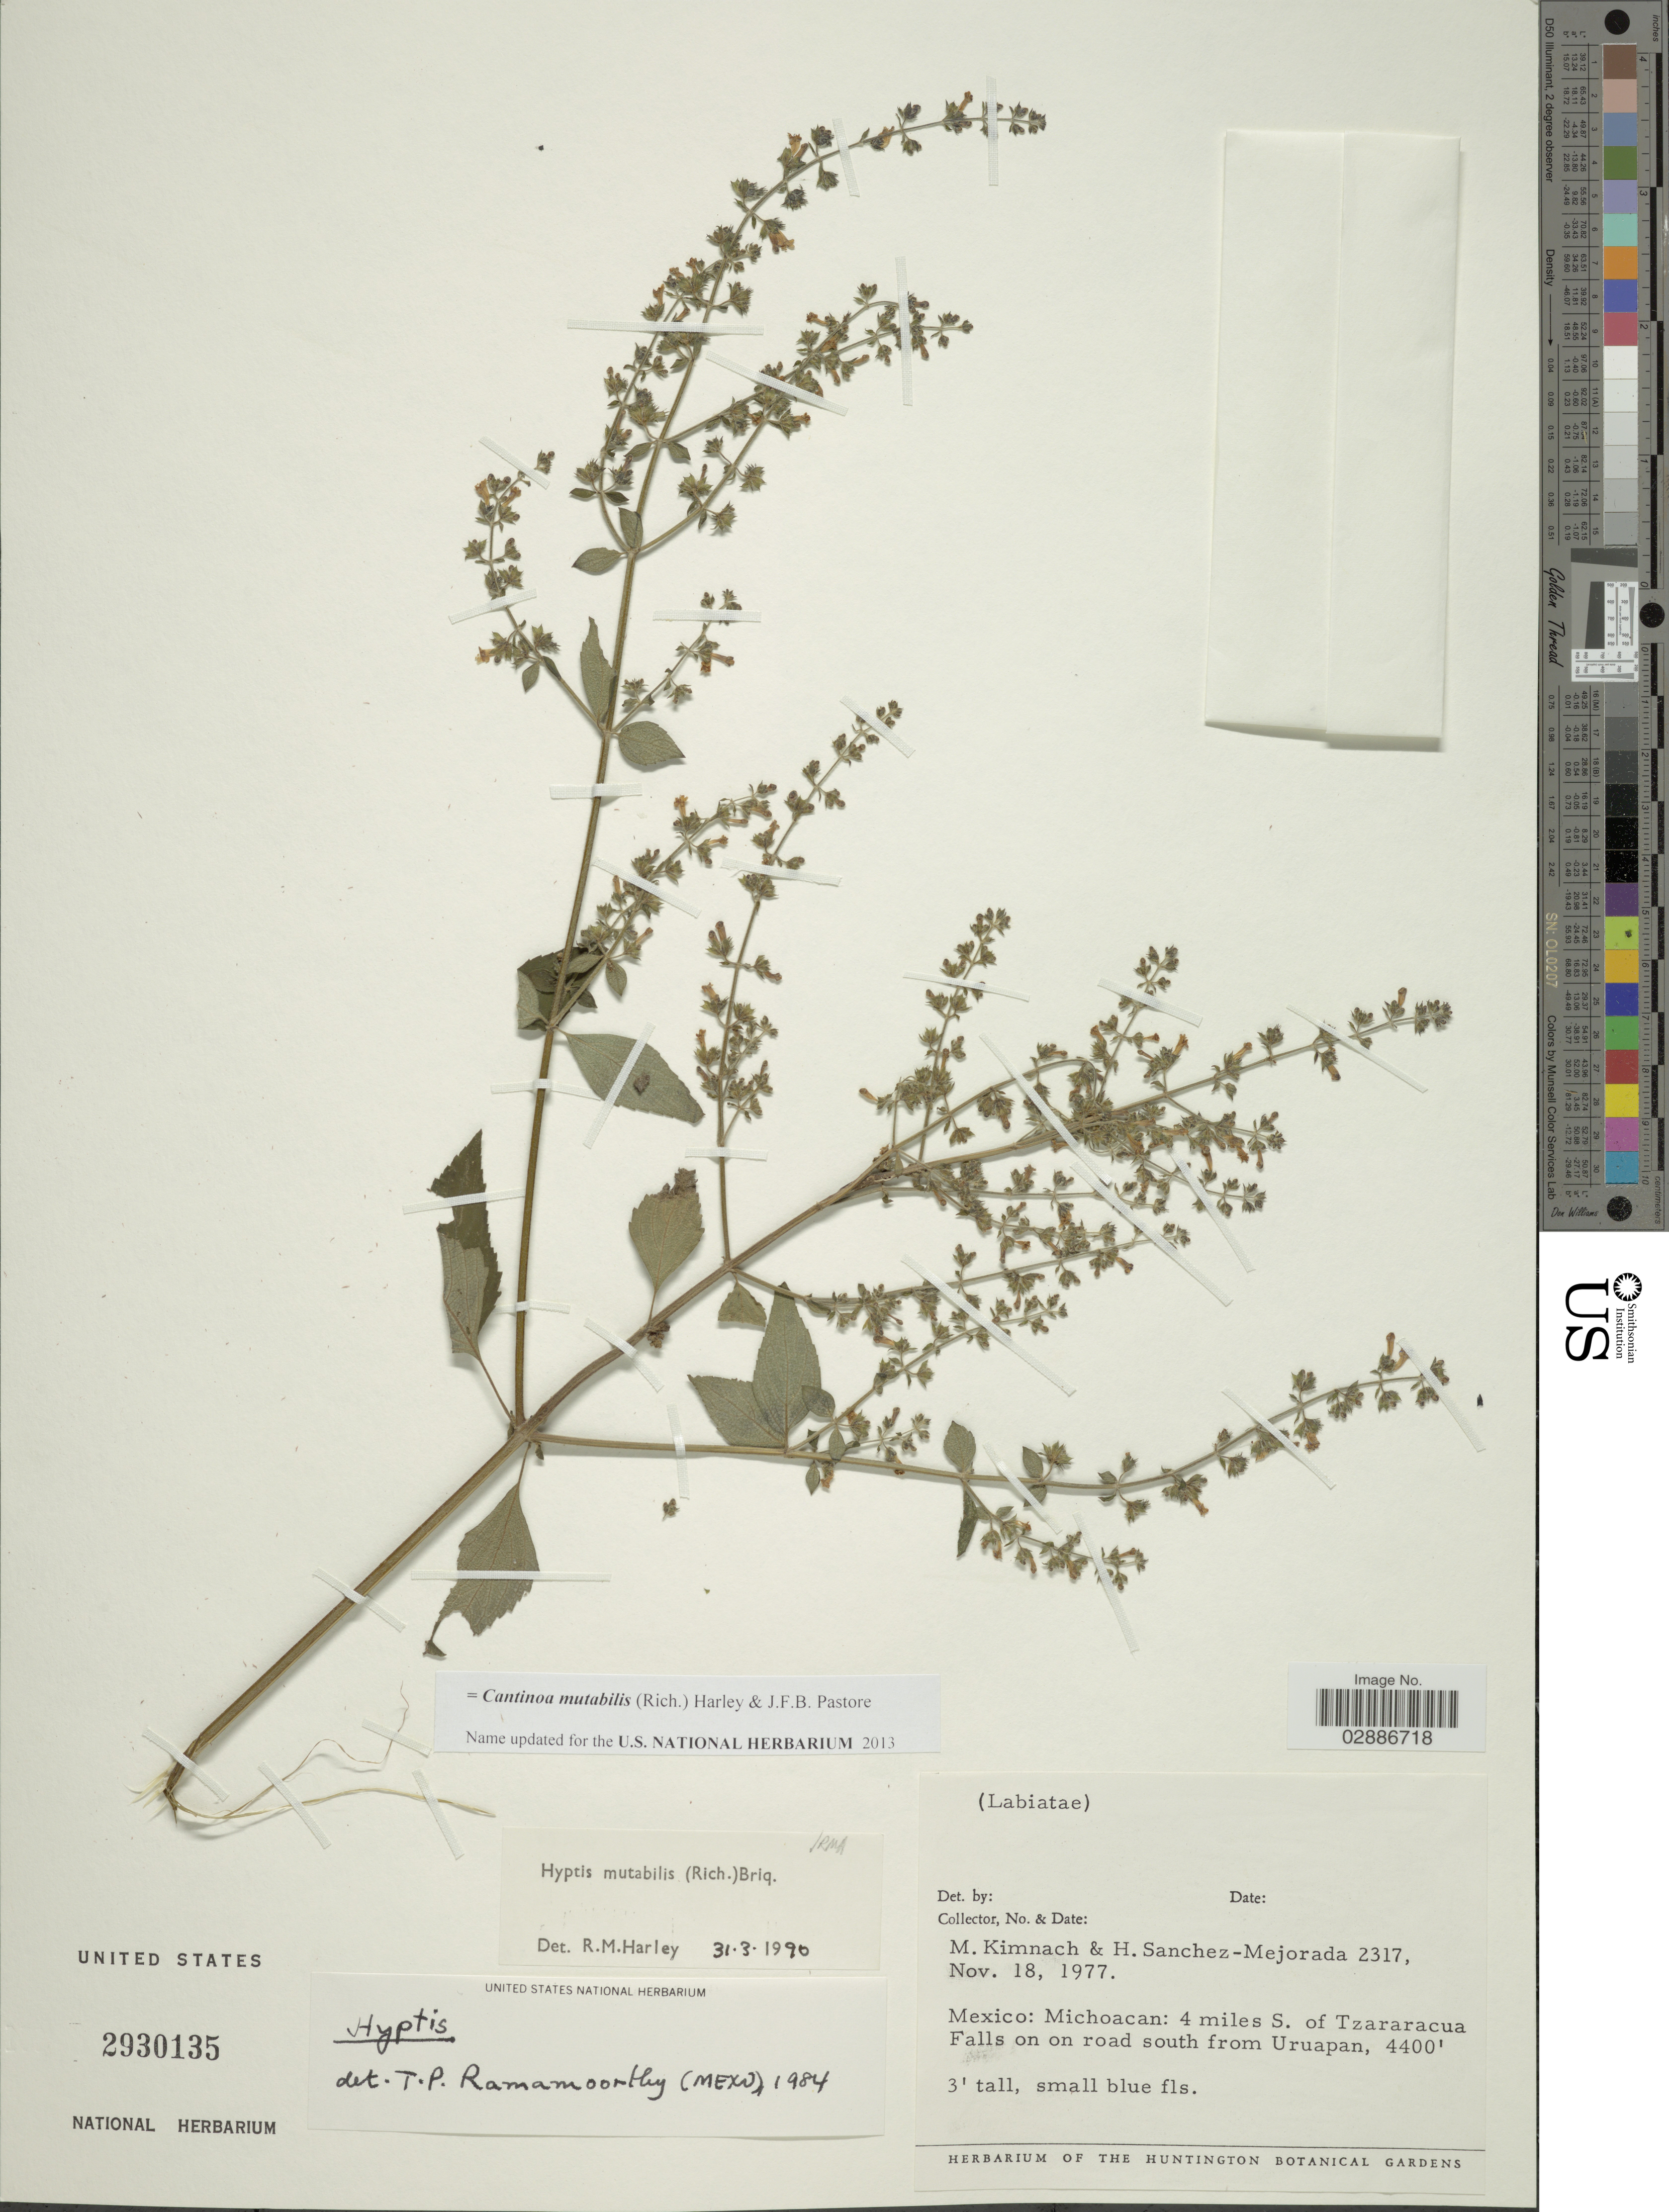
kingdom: Plantae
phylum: Tracheophyta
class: Magnoliopsida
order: Lamiales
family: Lamiaceae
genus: Cantinoa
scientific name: Cantinoa mutabilis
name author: (Epling) Harley & J.F.B. Pastore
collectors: M. W. Kimnach & H. Sánchez-Mejorada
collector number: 2317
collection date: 1977-11-18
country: Mexico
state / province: Michoacán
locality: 4 miles S. of Tzararagua Falls on on road south from Uruapan.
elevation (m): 1341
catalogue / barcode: US 2930135